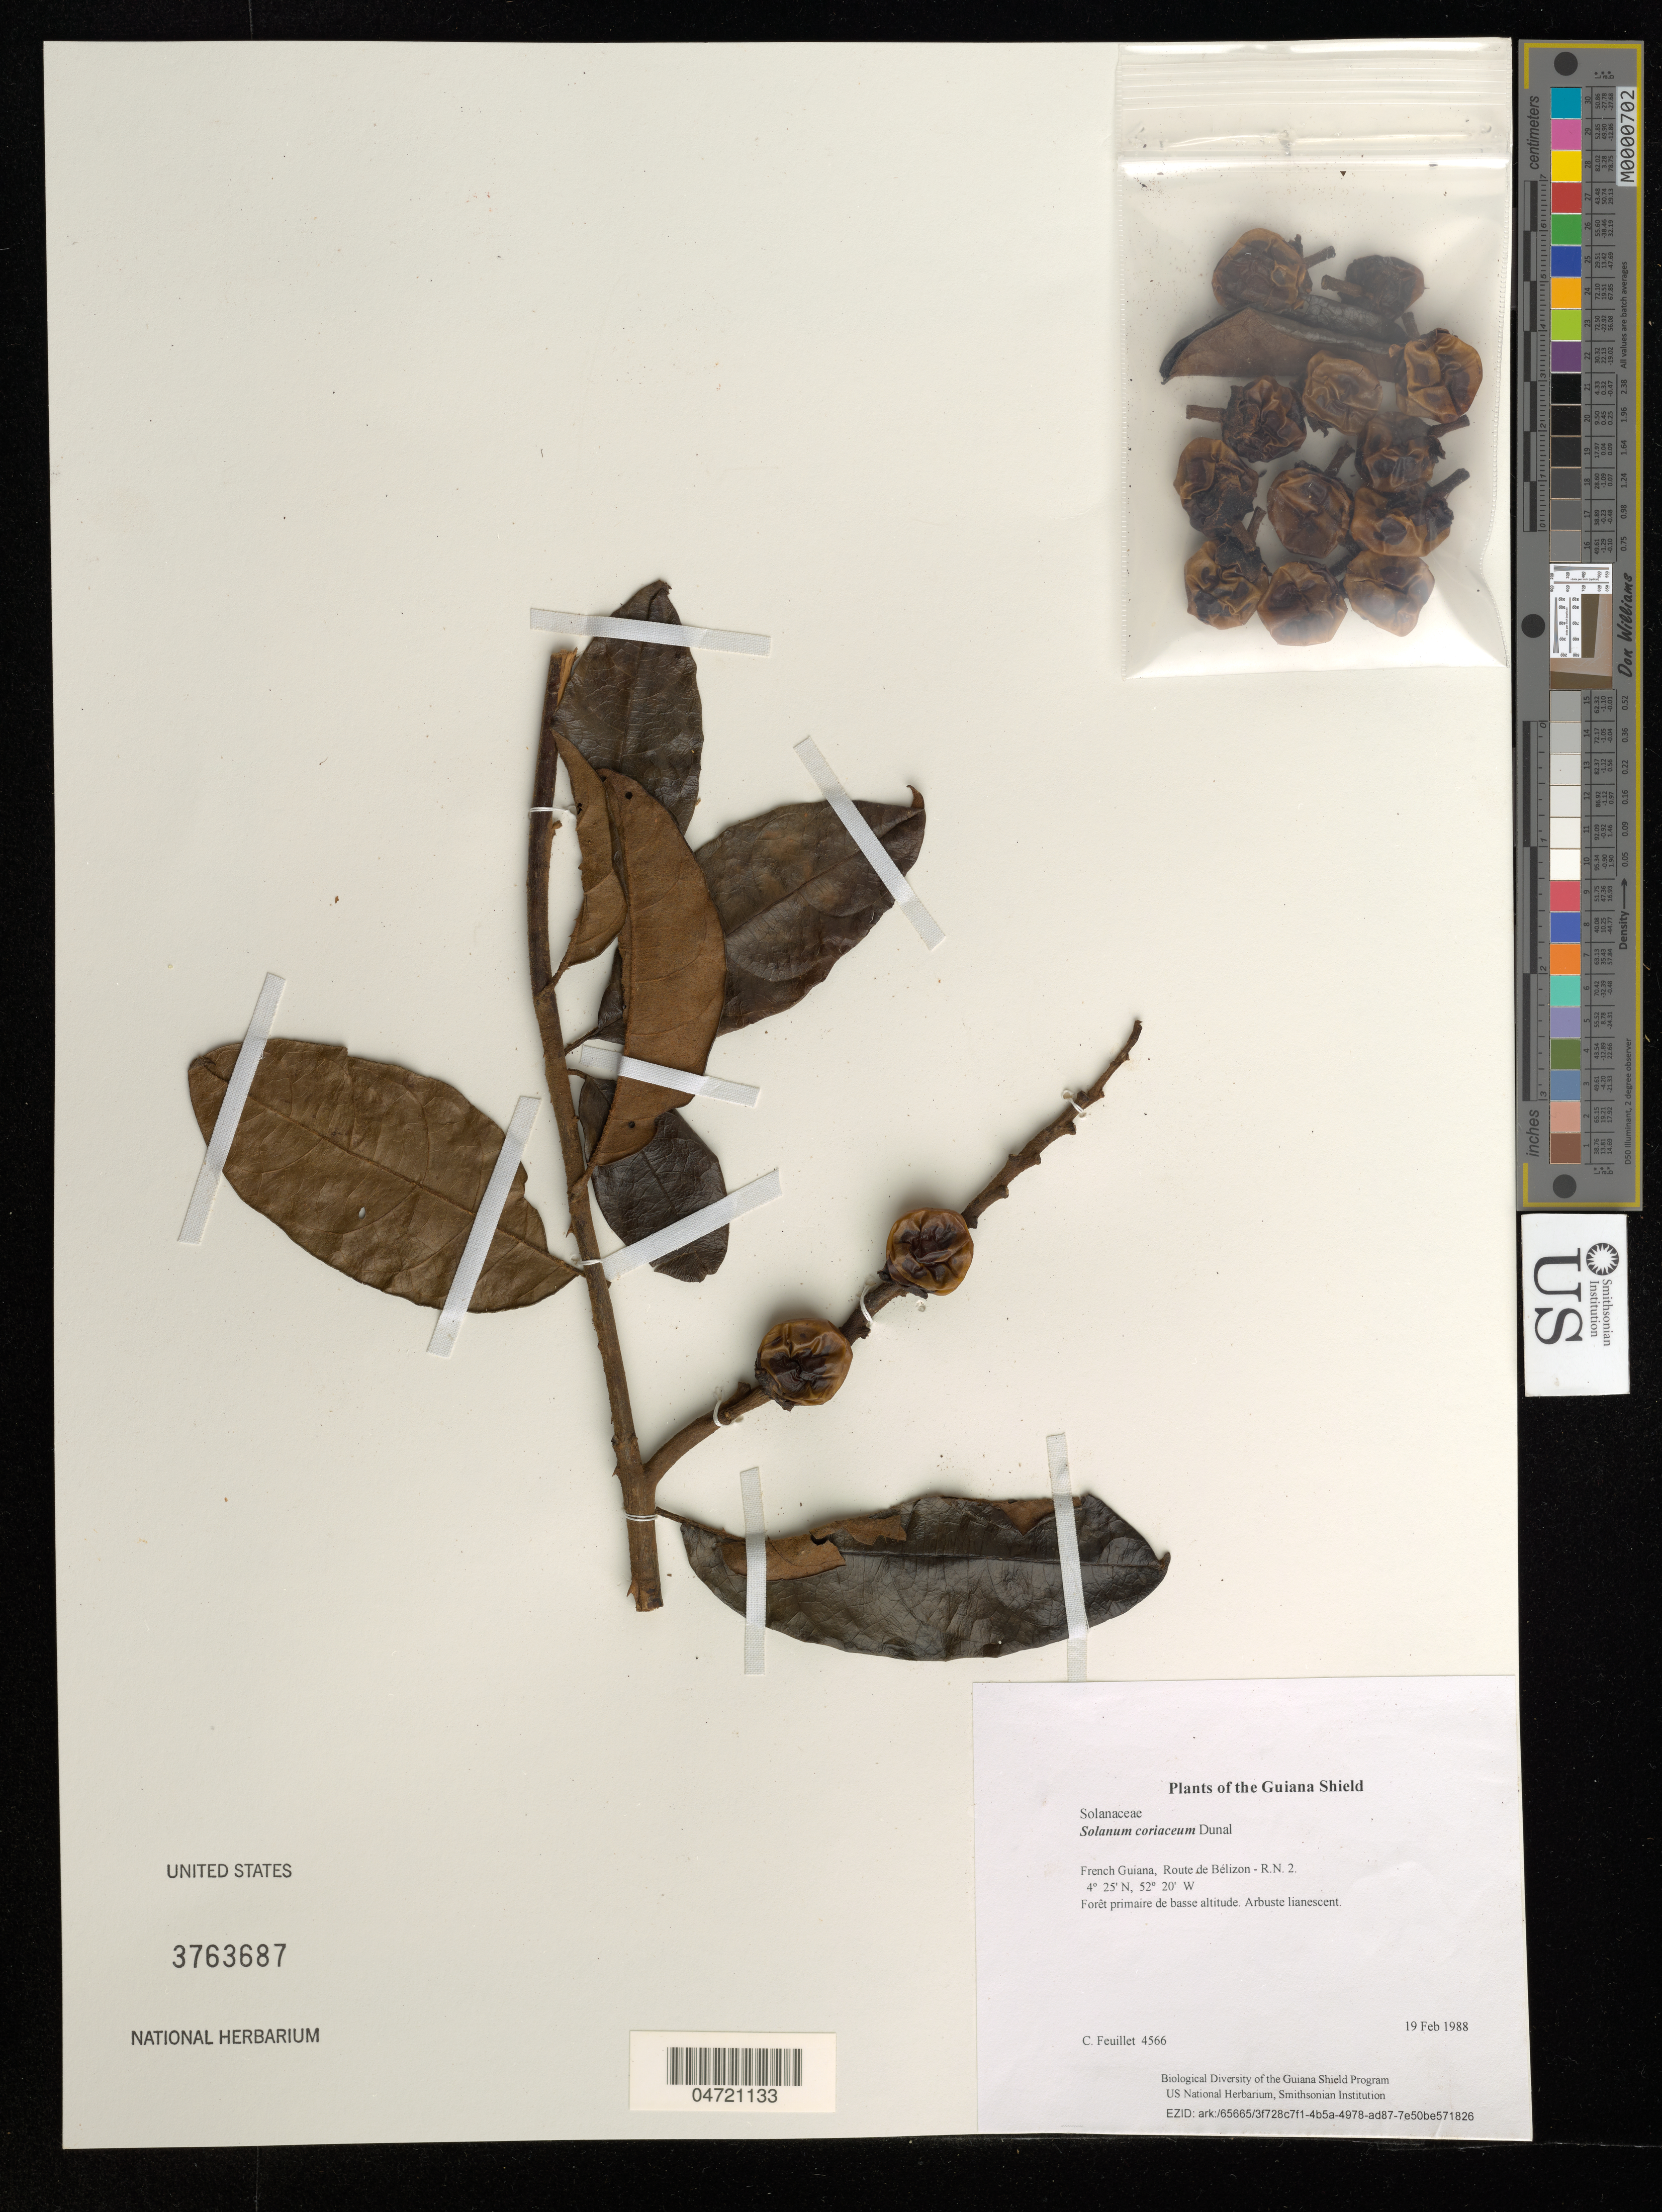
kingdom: Plantae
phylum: Tracheophyta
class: Magnoliopsida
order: Solanales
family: Solanaceae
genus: Solanum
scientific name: Solanum coriaceum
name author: Dunal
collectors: C. Feuillet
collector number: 4566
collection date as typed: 19 Feb 1988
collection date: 1988-02-19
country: French Guiana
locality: Route de Bélizon - R.N. 2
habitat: Forêt primaire de basse altitude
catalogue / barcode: US 3763687